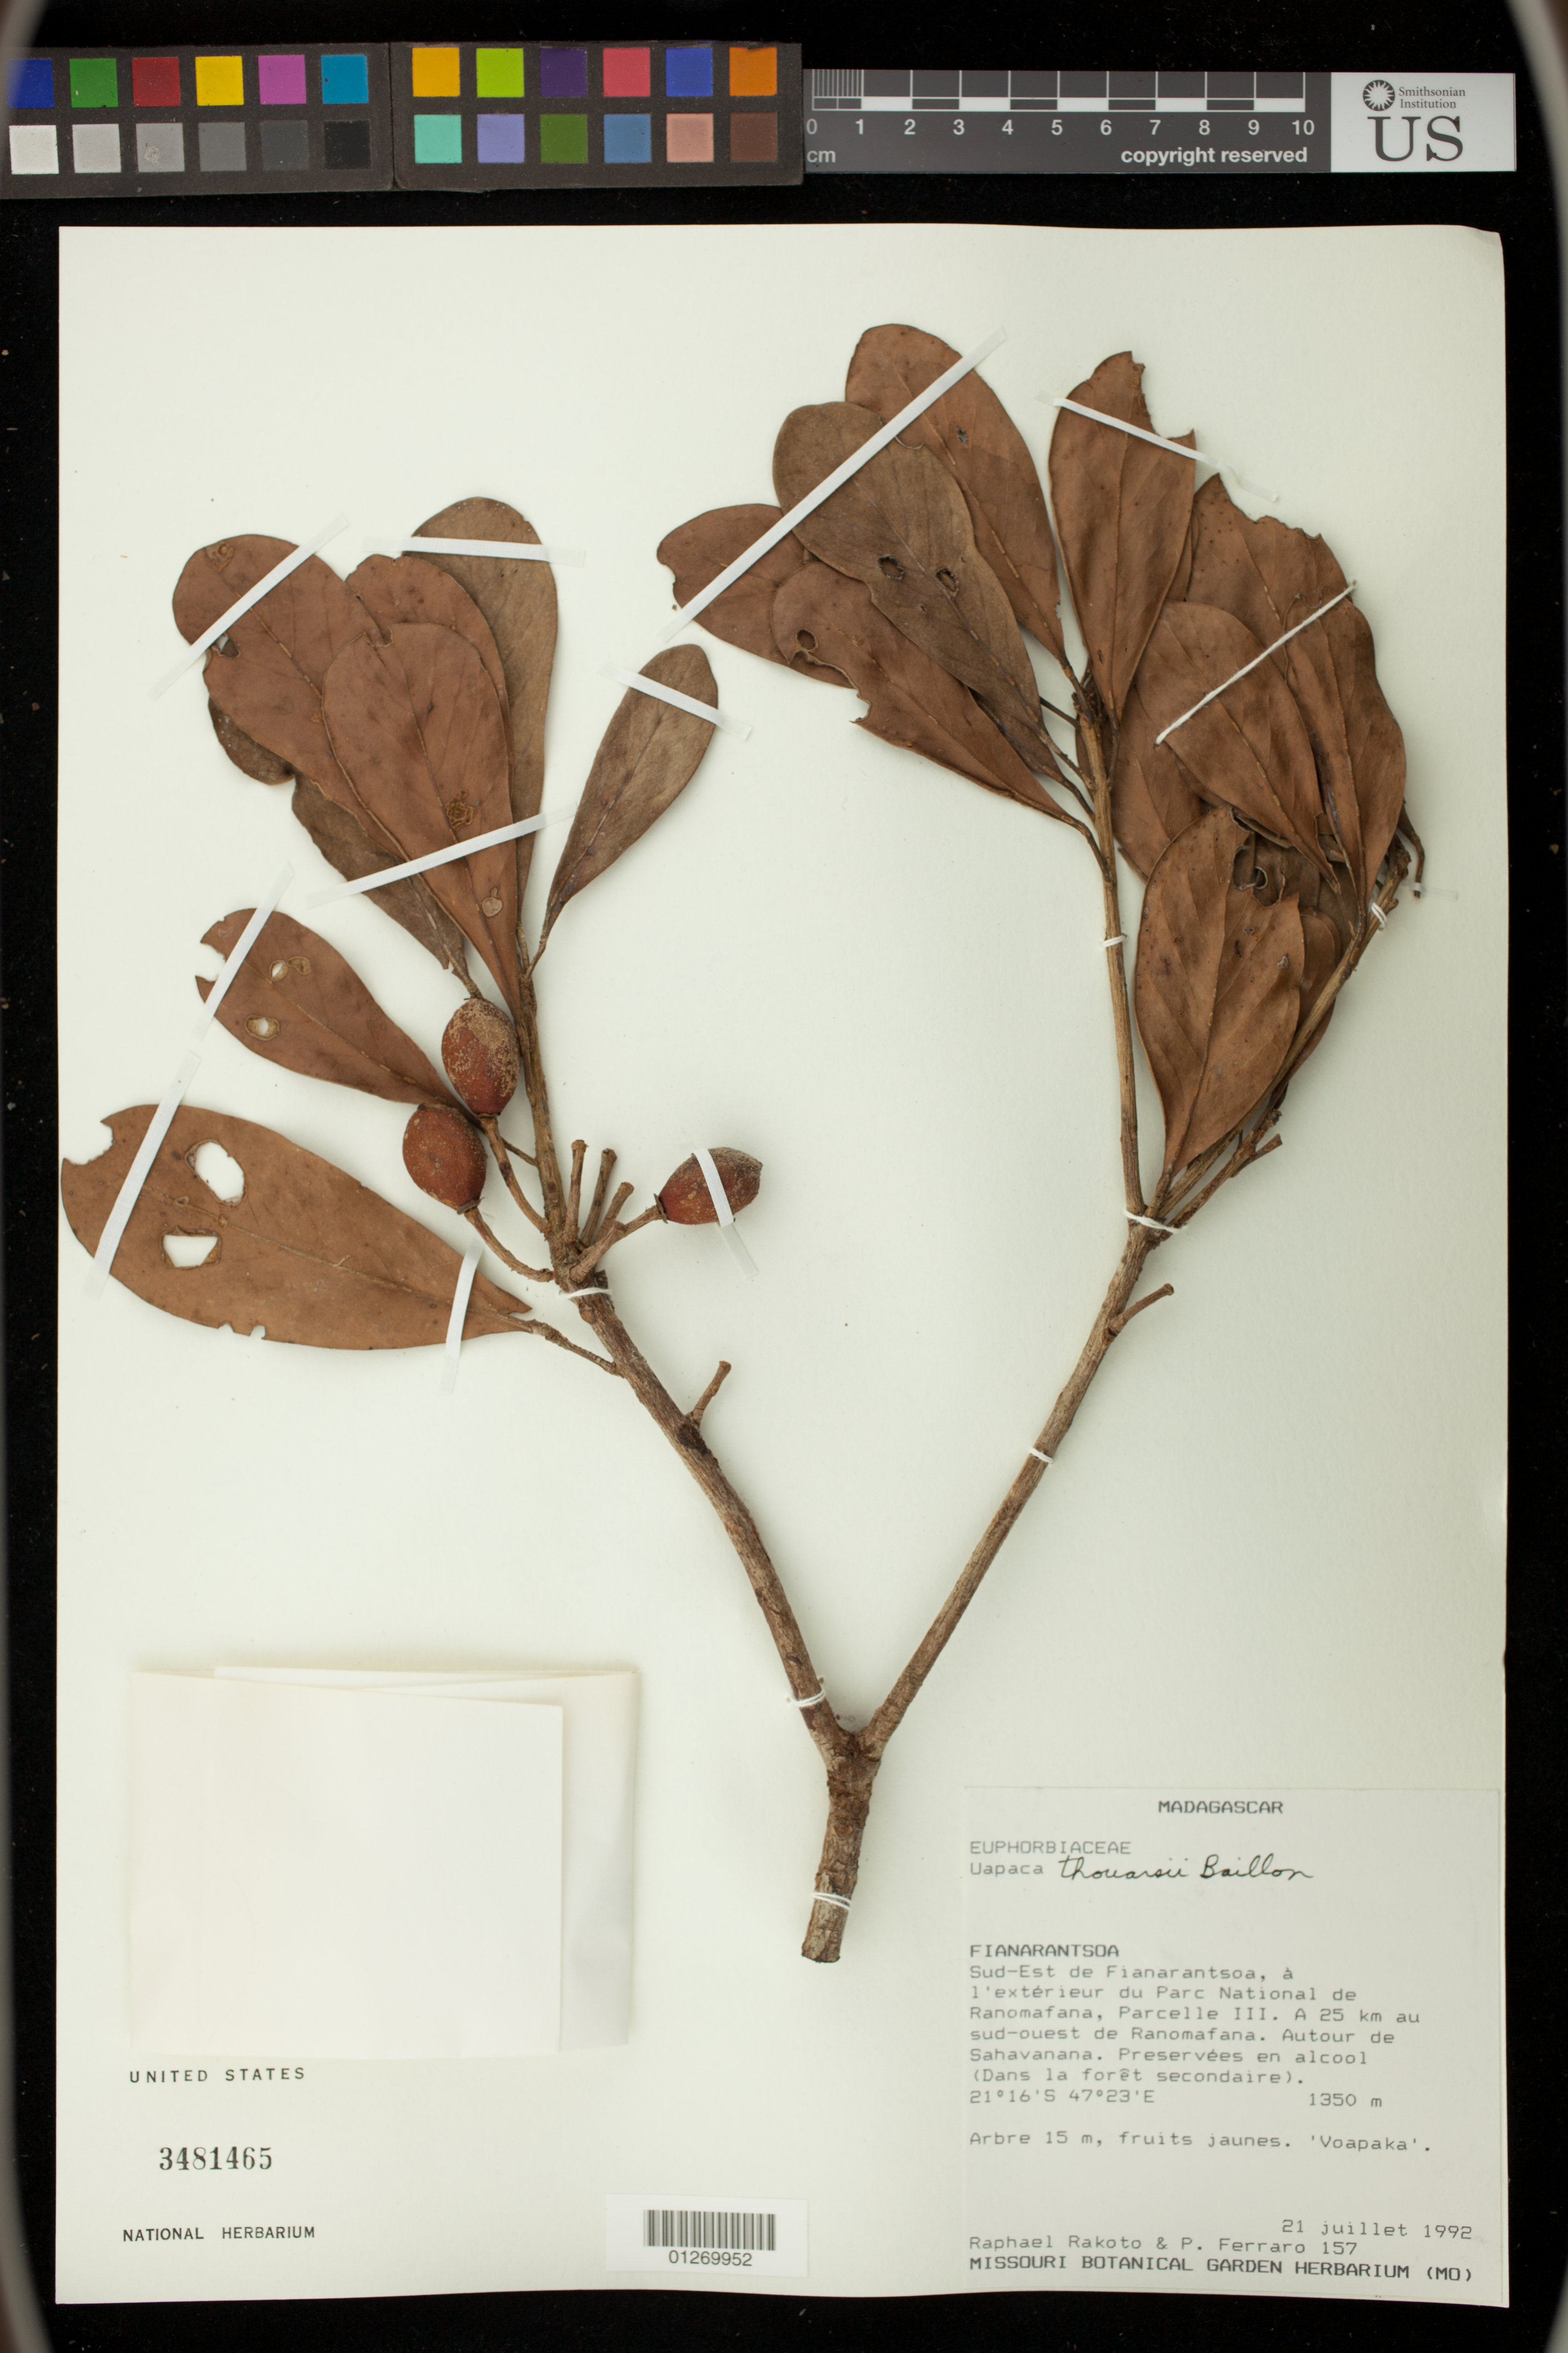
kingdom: Plantae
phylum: Tracheophyta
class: Magnoliopsida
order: Malpighiales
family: Phyllanthaceae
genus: Uapaca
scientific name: Uapaca thouarsii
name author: Baill.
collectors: R. Rakoto & -. Ferraro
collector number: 157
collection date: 1992-07-21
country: Madagascar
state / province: Haute Matsiatra / Vatovavy Fitovinany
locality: a l'exterieur du Parc National de Ranomafana, Parcelle III. A 25 km au sud-ouest de Ranomafana. Autour de Sahavanana.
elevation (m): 1350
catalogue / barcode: US 3481465